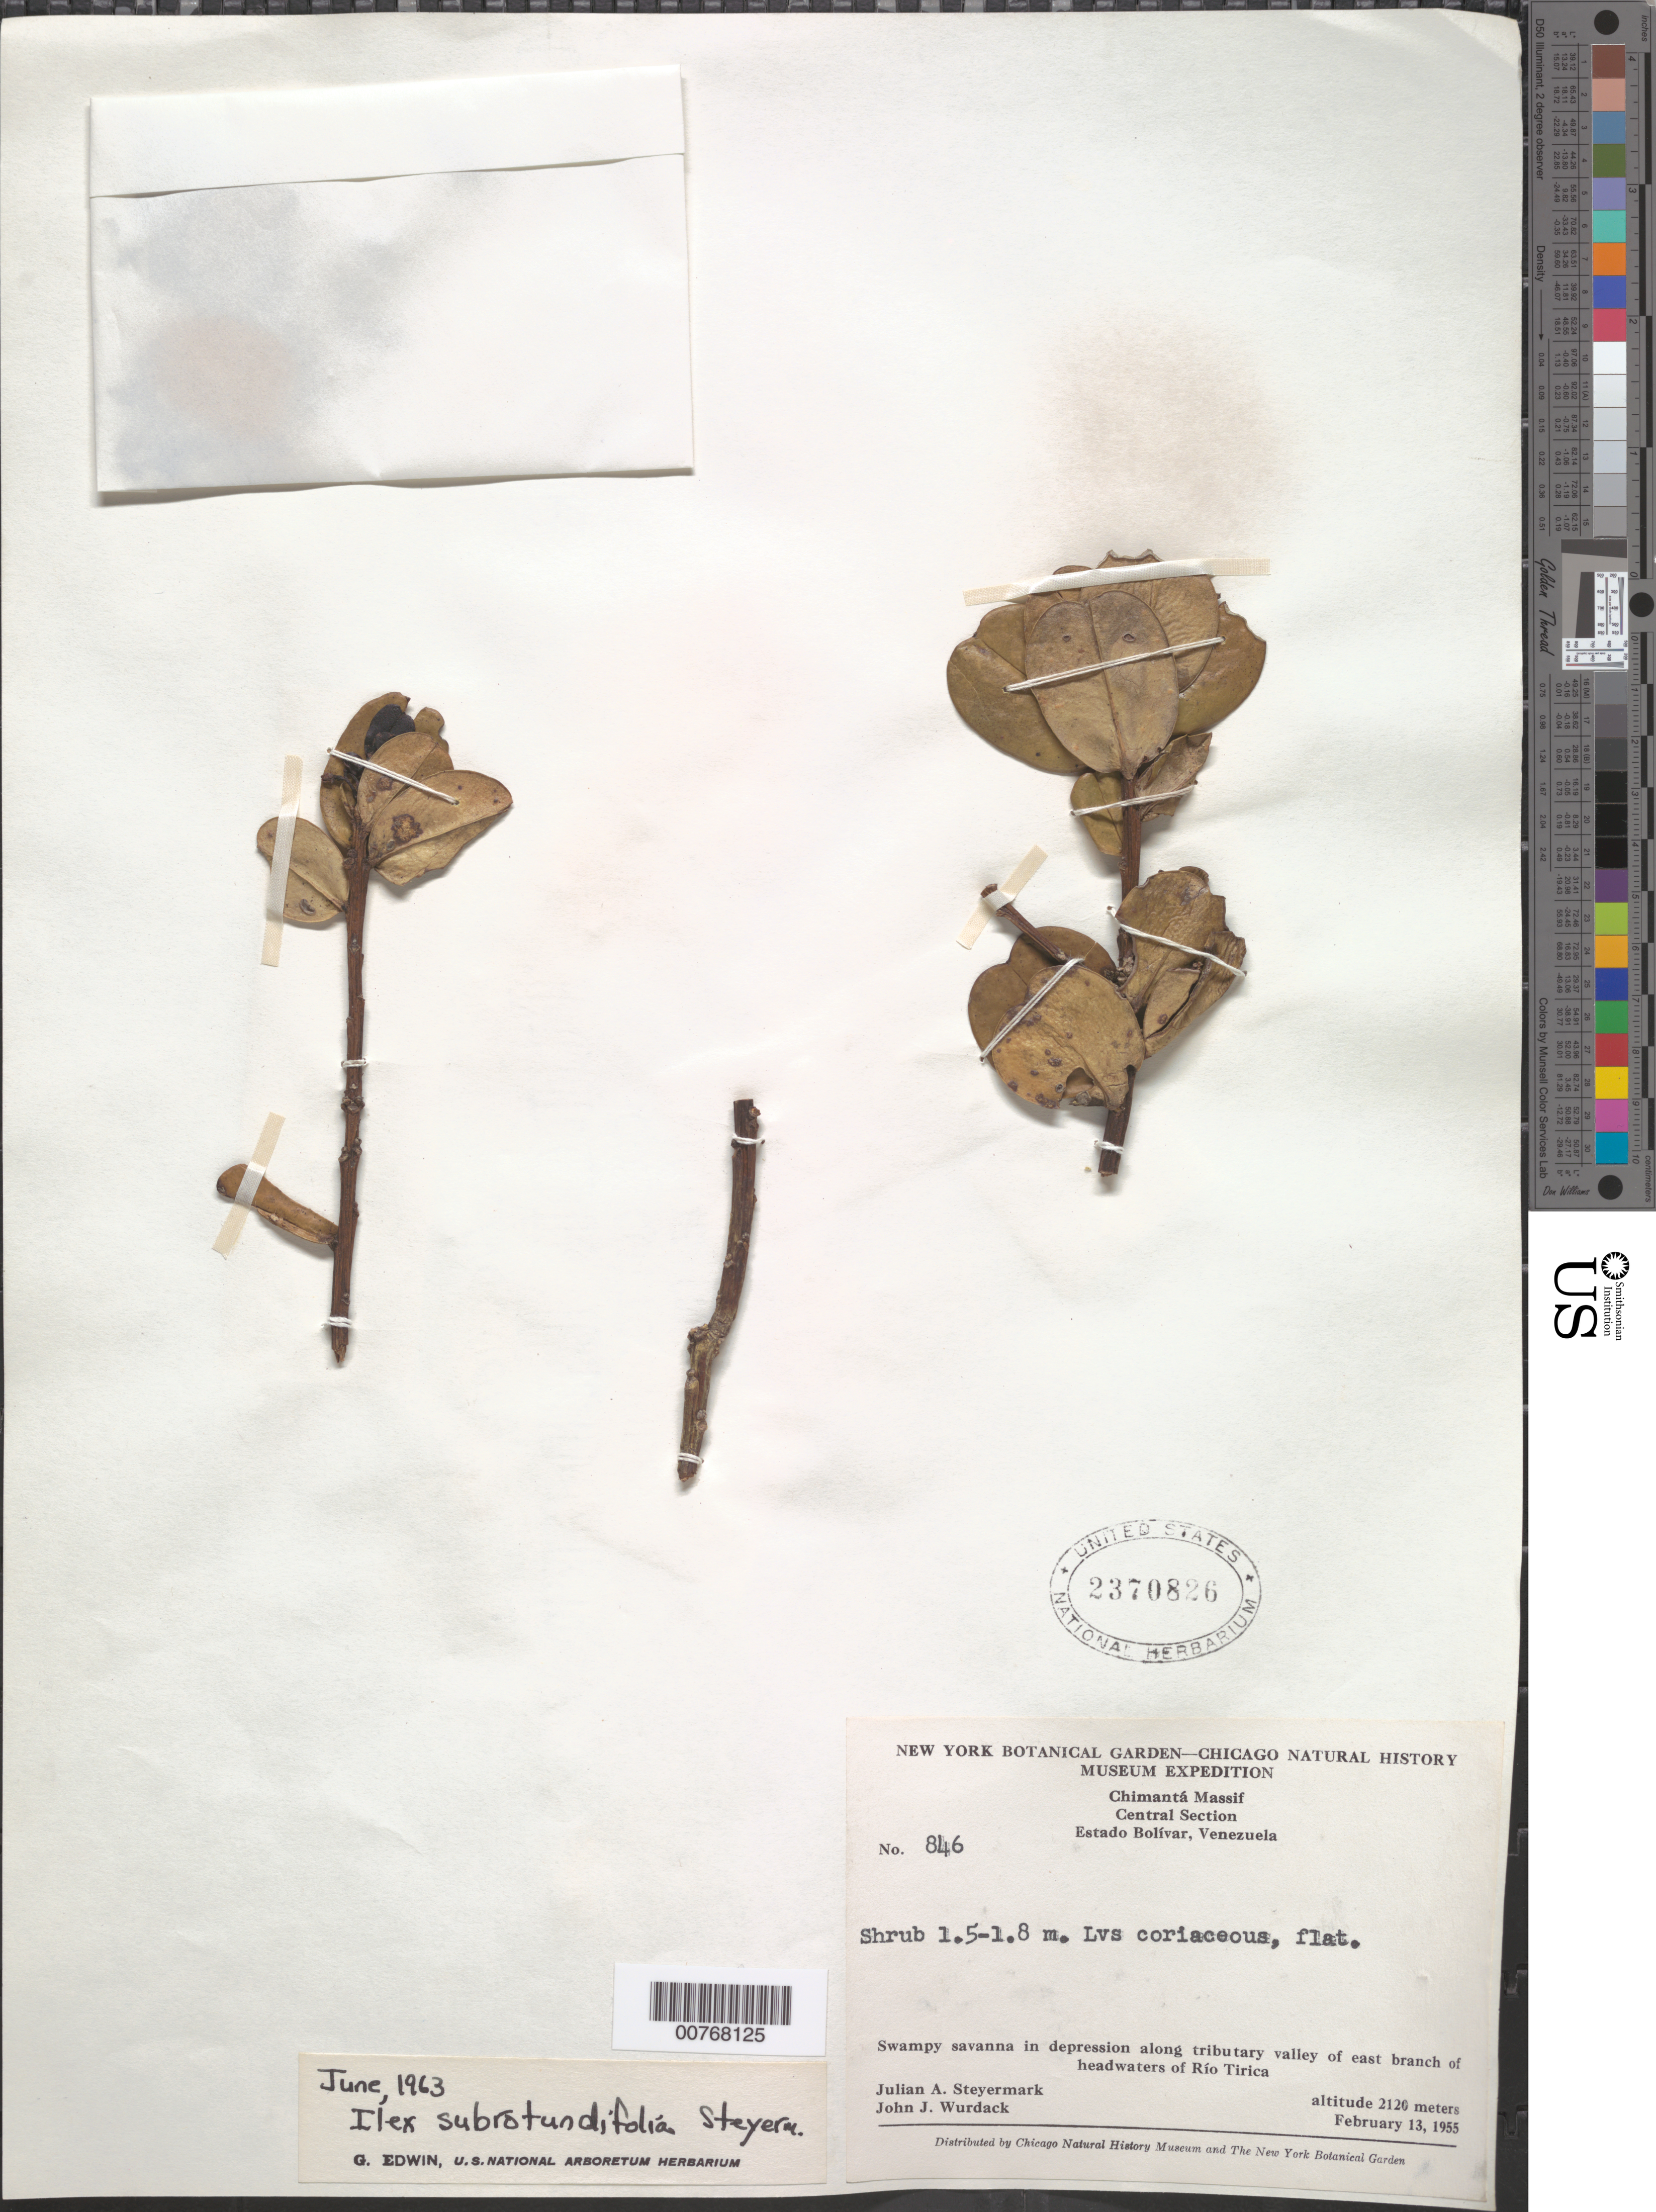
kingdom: Plantae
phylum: Tracheophyta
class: Magnoliopsida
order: Aquifoliales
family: Aquifoliaceae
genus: Ilex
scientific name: Ilex subrotundifolia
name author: Steyerm.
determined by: Edwin, G.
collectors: J. Steyermark & J. J. Wurdack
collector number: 55 846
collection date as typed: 13-Feb-55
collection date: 1955-02-13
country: Venezuela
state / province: Bolívar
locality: Chimantá Massif, central section; along tributary valley of east branch of headwaters of Río Tirica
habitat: Swampy savanna in depression along tributary valley of east branch of headwaters of Río Tirica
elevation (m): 2120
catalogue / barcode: US 2370826